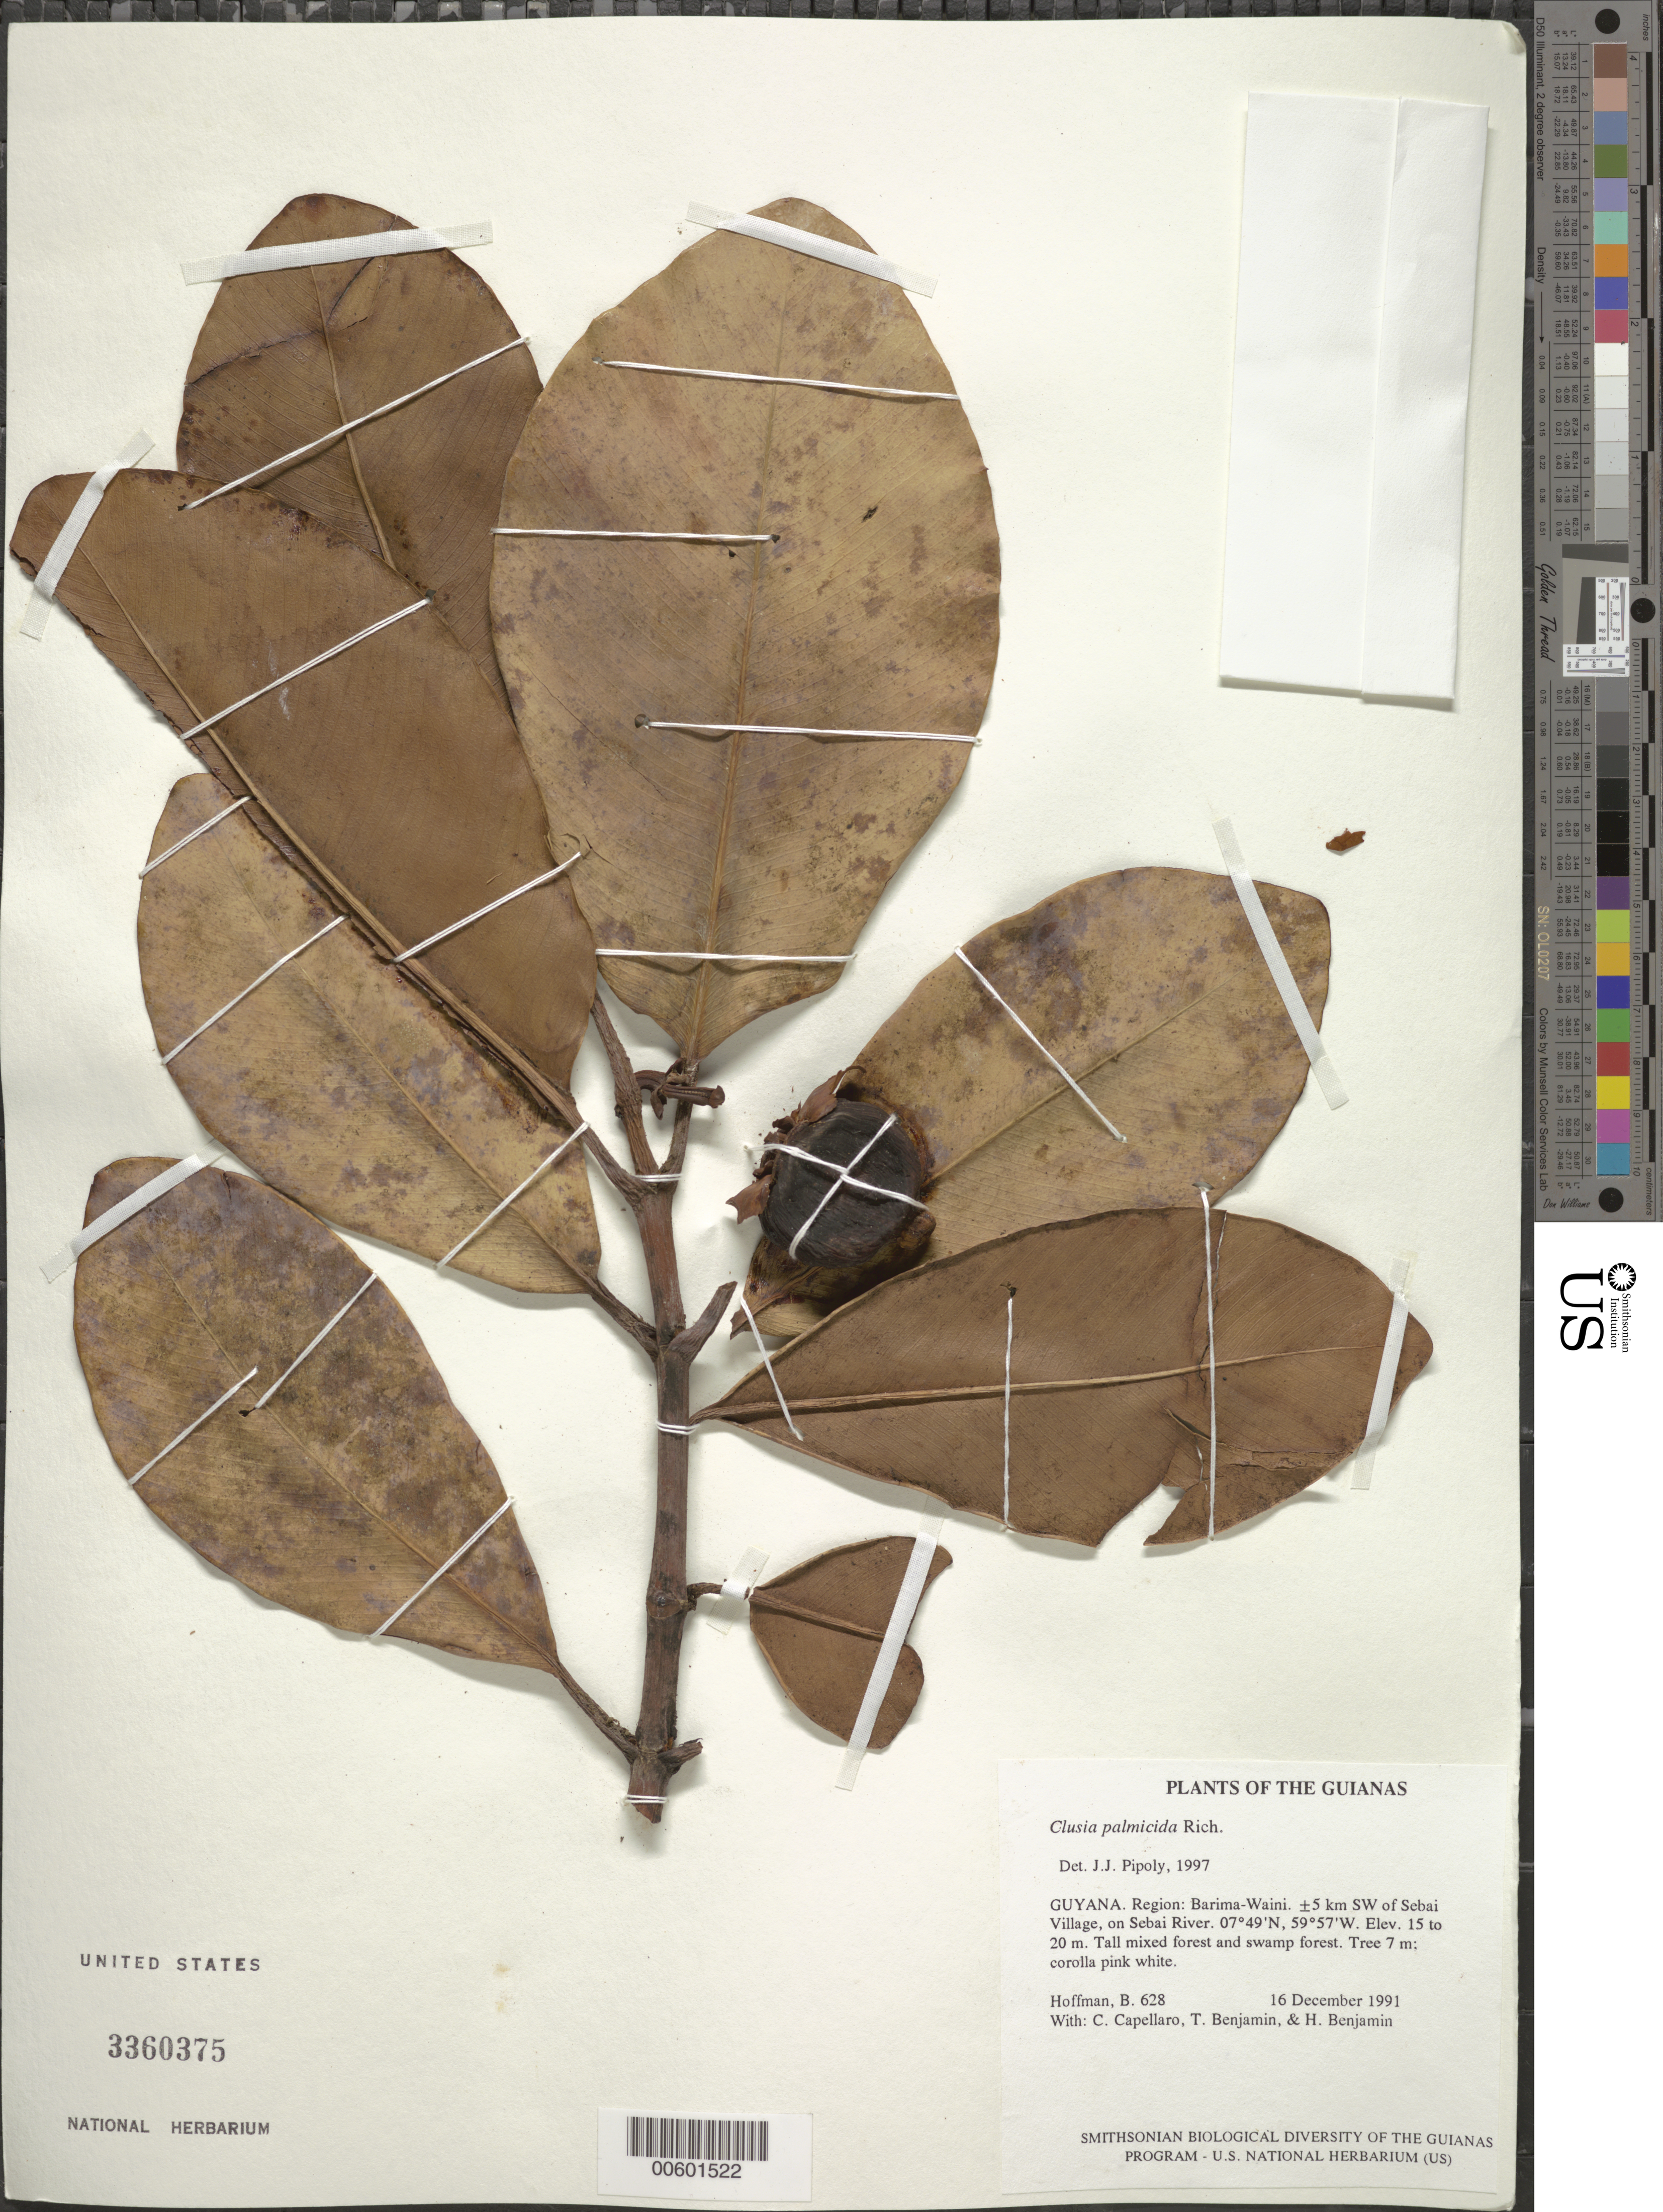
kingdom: Plantae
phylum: Tracheophyta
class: Magnoliopsida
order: Malpighiales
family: Clusiaceae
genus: Clusia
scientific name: Clusia palmicida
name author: Rich.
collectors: B. Hoffman, C. Capellaro, T. Benjamin & H. Benjamin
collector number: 628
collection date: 1991-12-16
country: Guyana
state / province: Barima-Waini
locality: Region: Barima-Waini. ±5 km SW of Sebai Village, on Sebai River. Guianas.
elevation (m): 15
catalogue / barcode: US 3360375